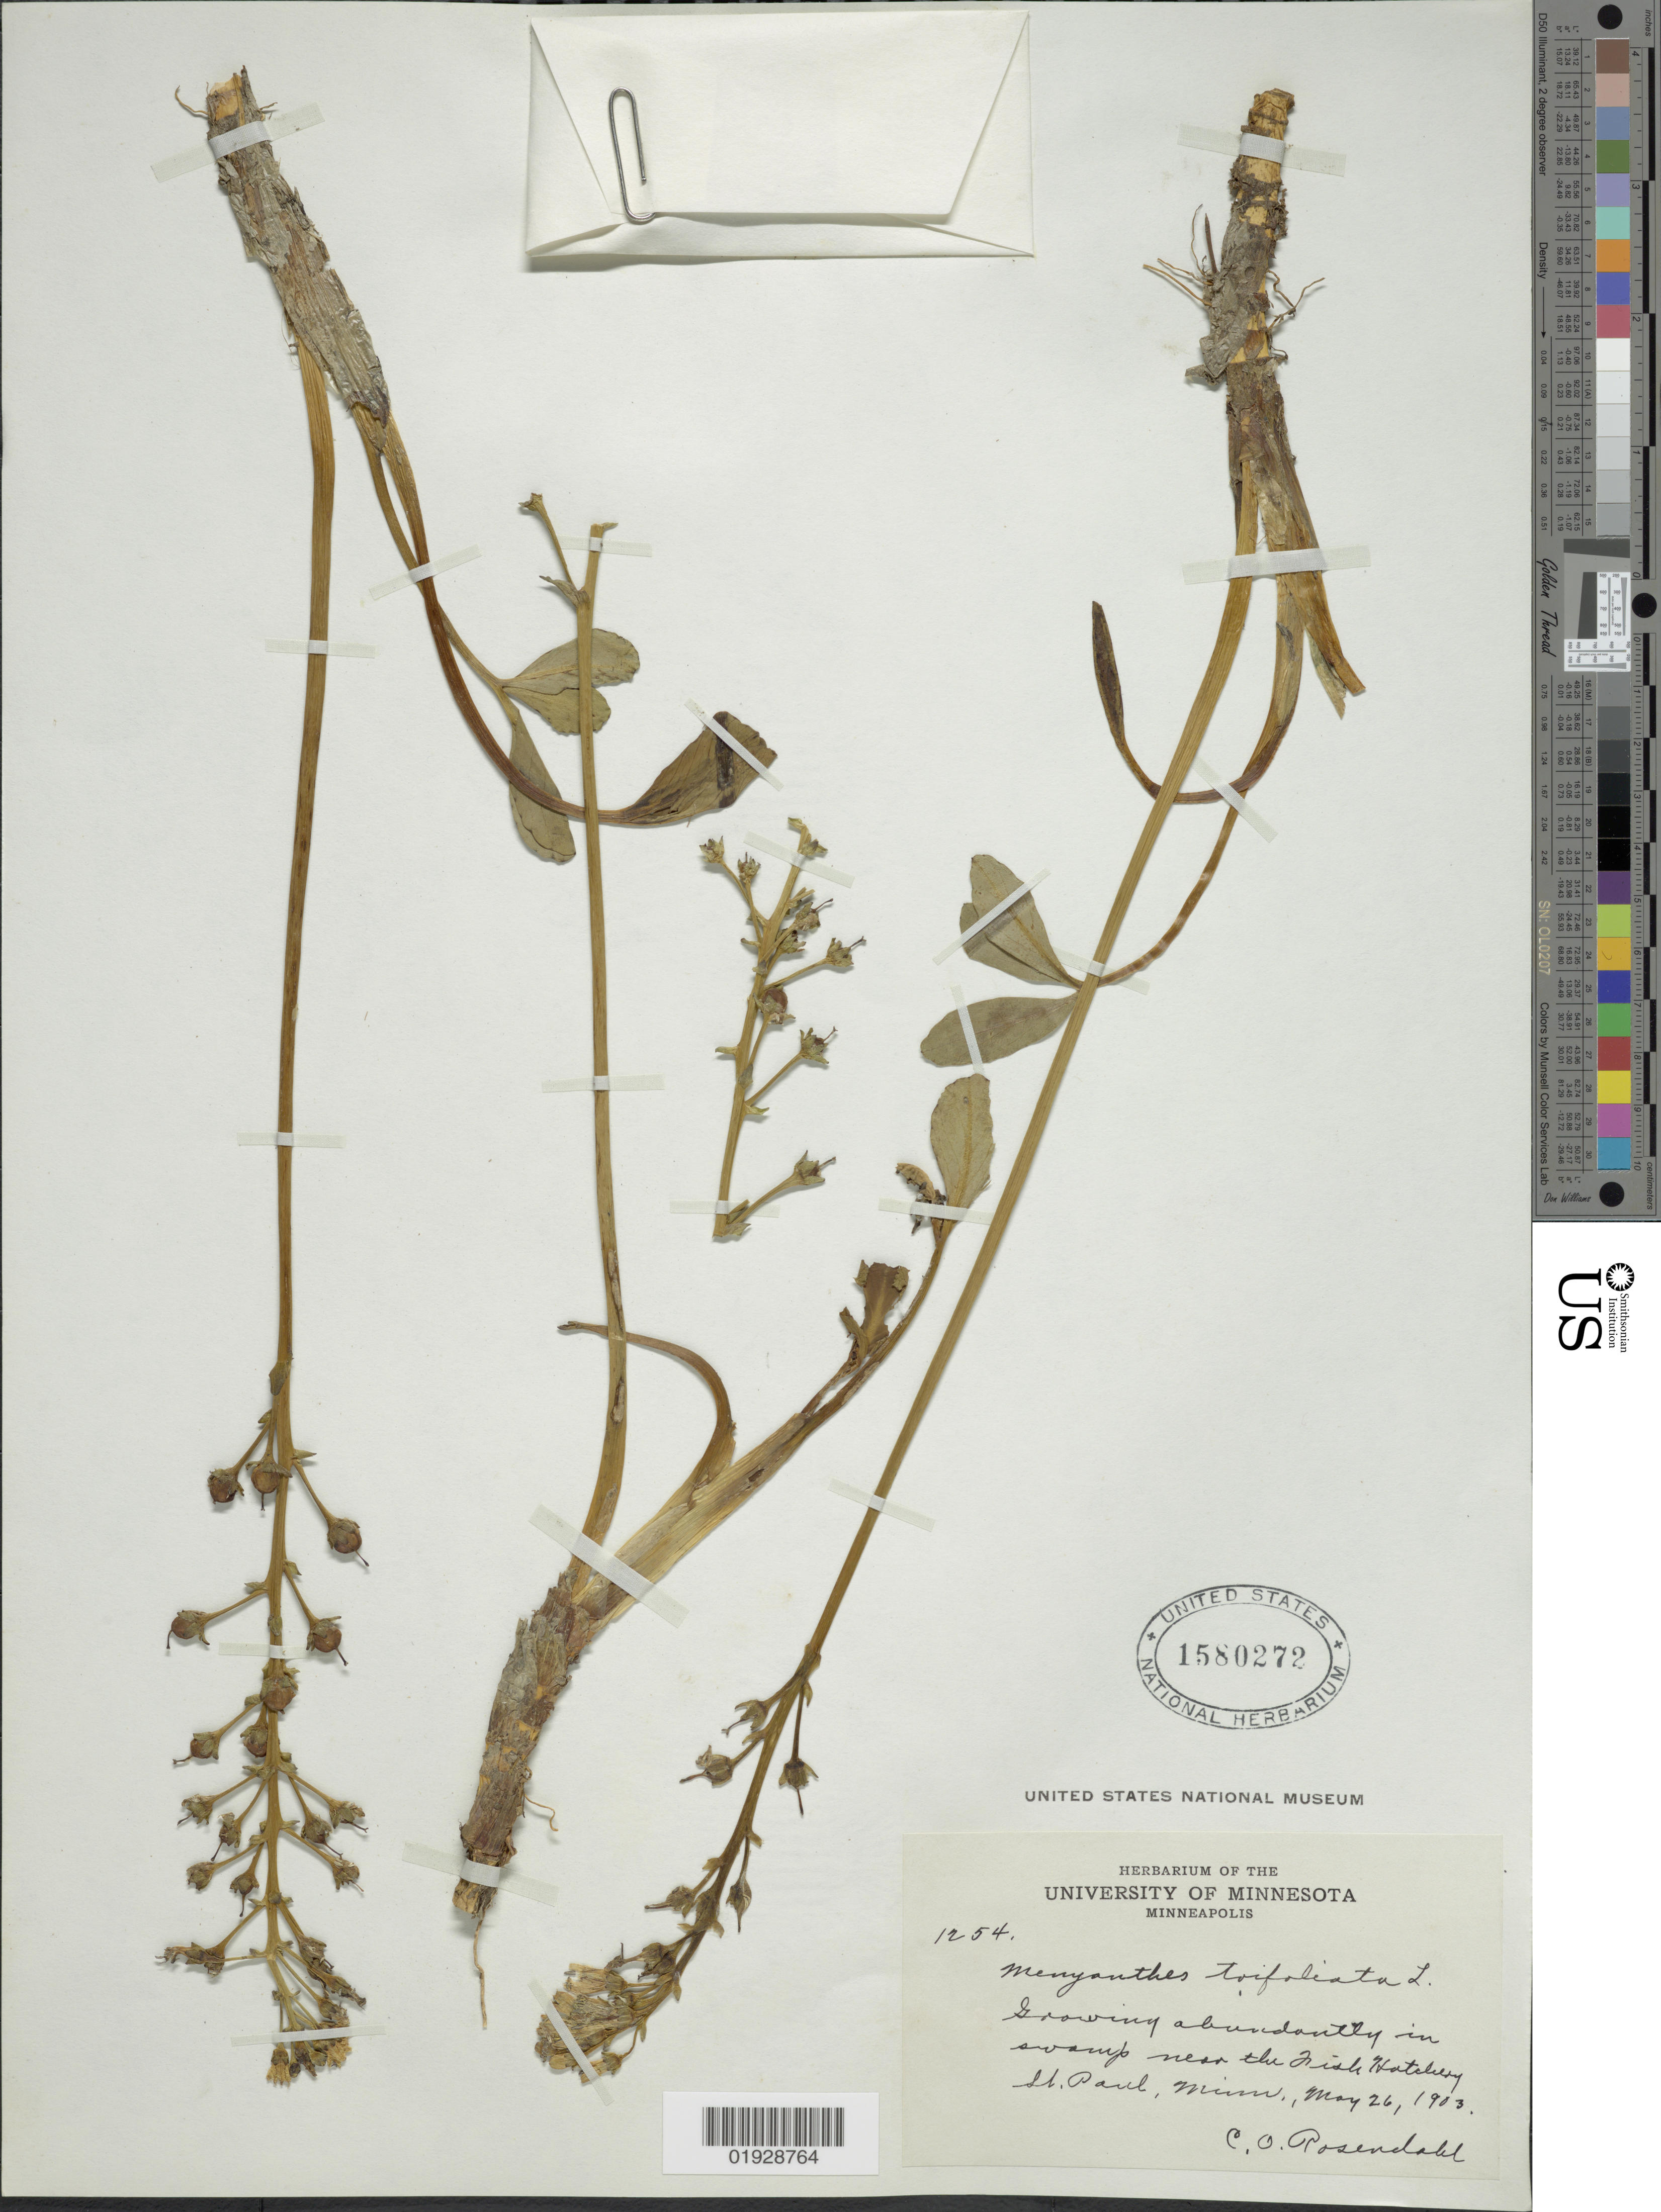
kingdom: Plantae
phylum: Tracheophyta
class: Magnoliopsida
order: Asterales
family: Menyanthaceae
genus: Menyanthes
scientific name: Menyanthes trifoliata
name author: L.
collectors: C. O. Rosendahl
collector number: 1254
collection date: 1903-05-26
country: United States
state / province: Minnesota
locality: Growing abundantly in swamp near the Fish Hatchery, St. Paul, Minn.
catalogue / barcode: US 1580272